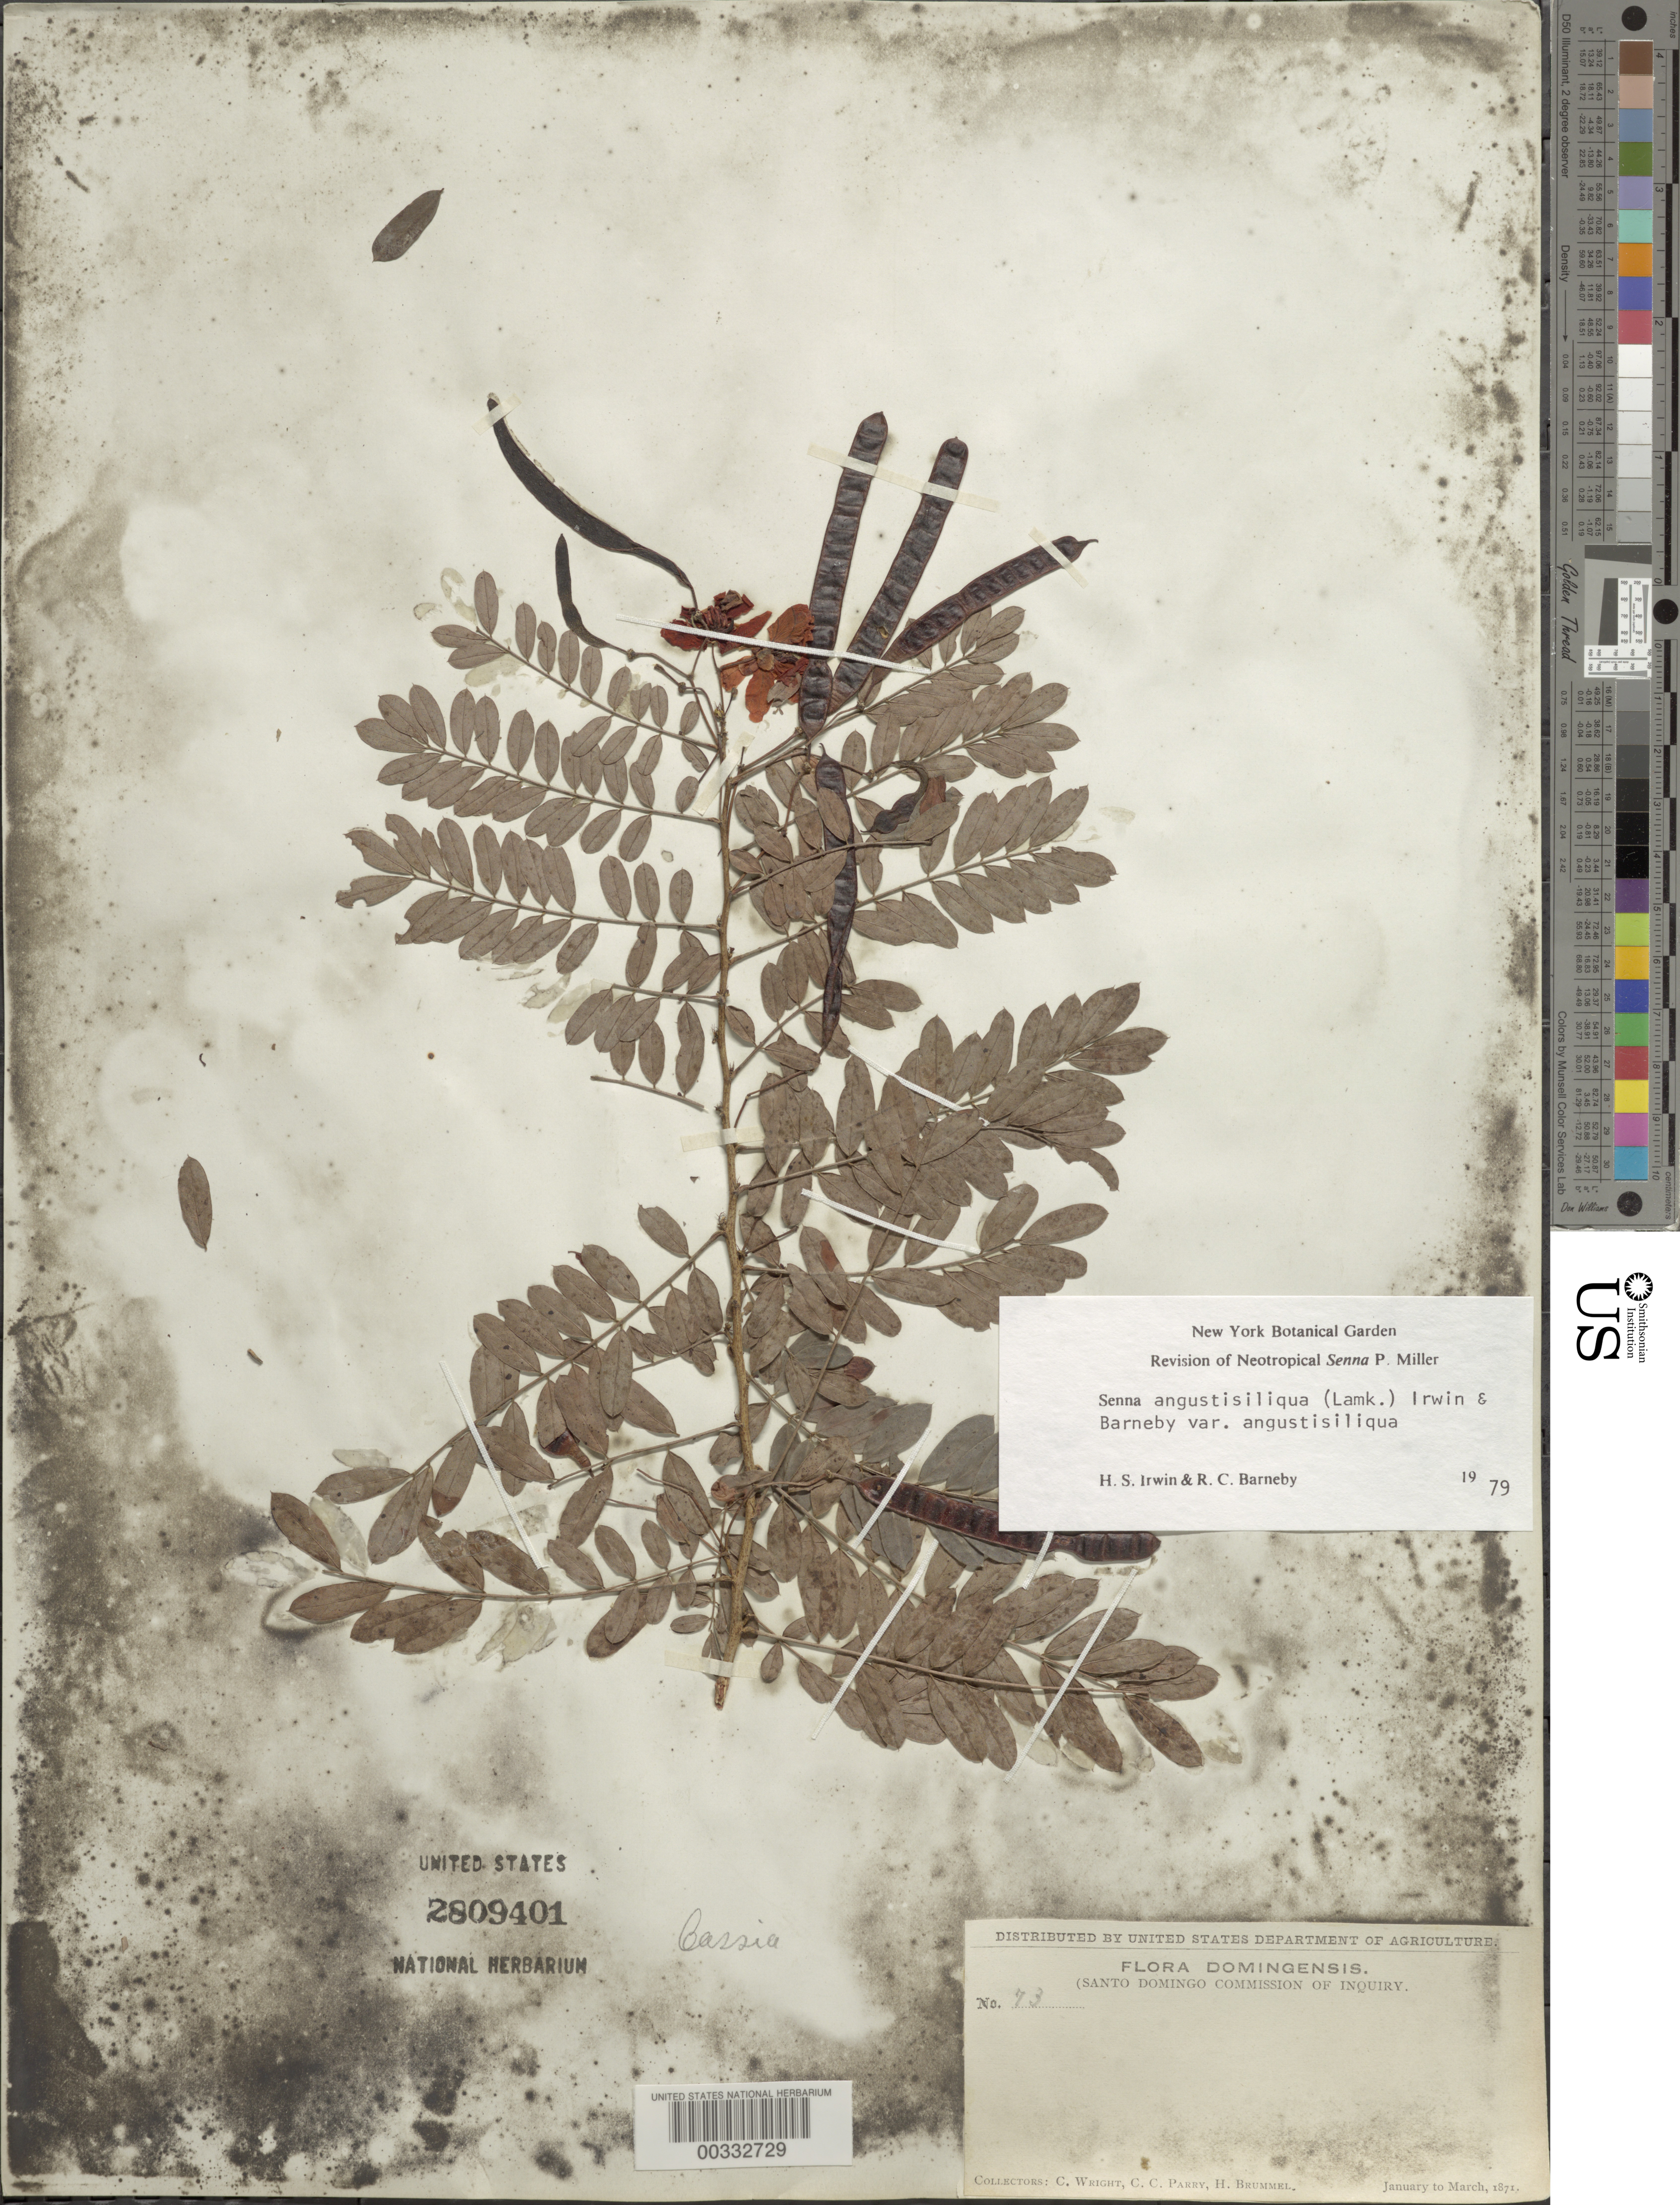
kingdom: Plantae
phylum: Tracheophyta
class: Magnoliopsida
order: Fabales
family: Fabaceae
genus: Senna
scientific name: Senna angustisiliqua var. angustisiliqua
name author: (Lam.) H.S. Irwin & Barneby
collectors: C. Wright, C. C. Parry & H. Brummel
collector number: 73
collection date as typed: Jan 1871 to -- Mar 1871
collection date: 1871-01/1871-03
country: Dominican Republic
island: Hispaniola Island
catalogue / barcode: US 2809401